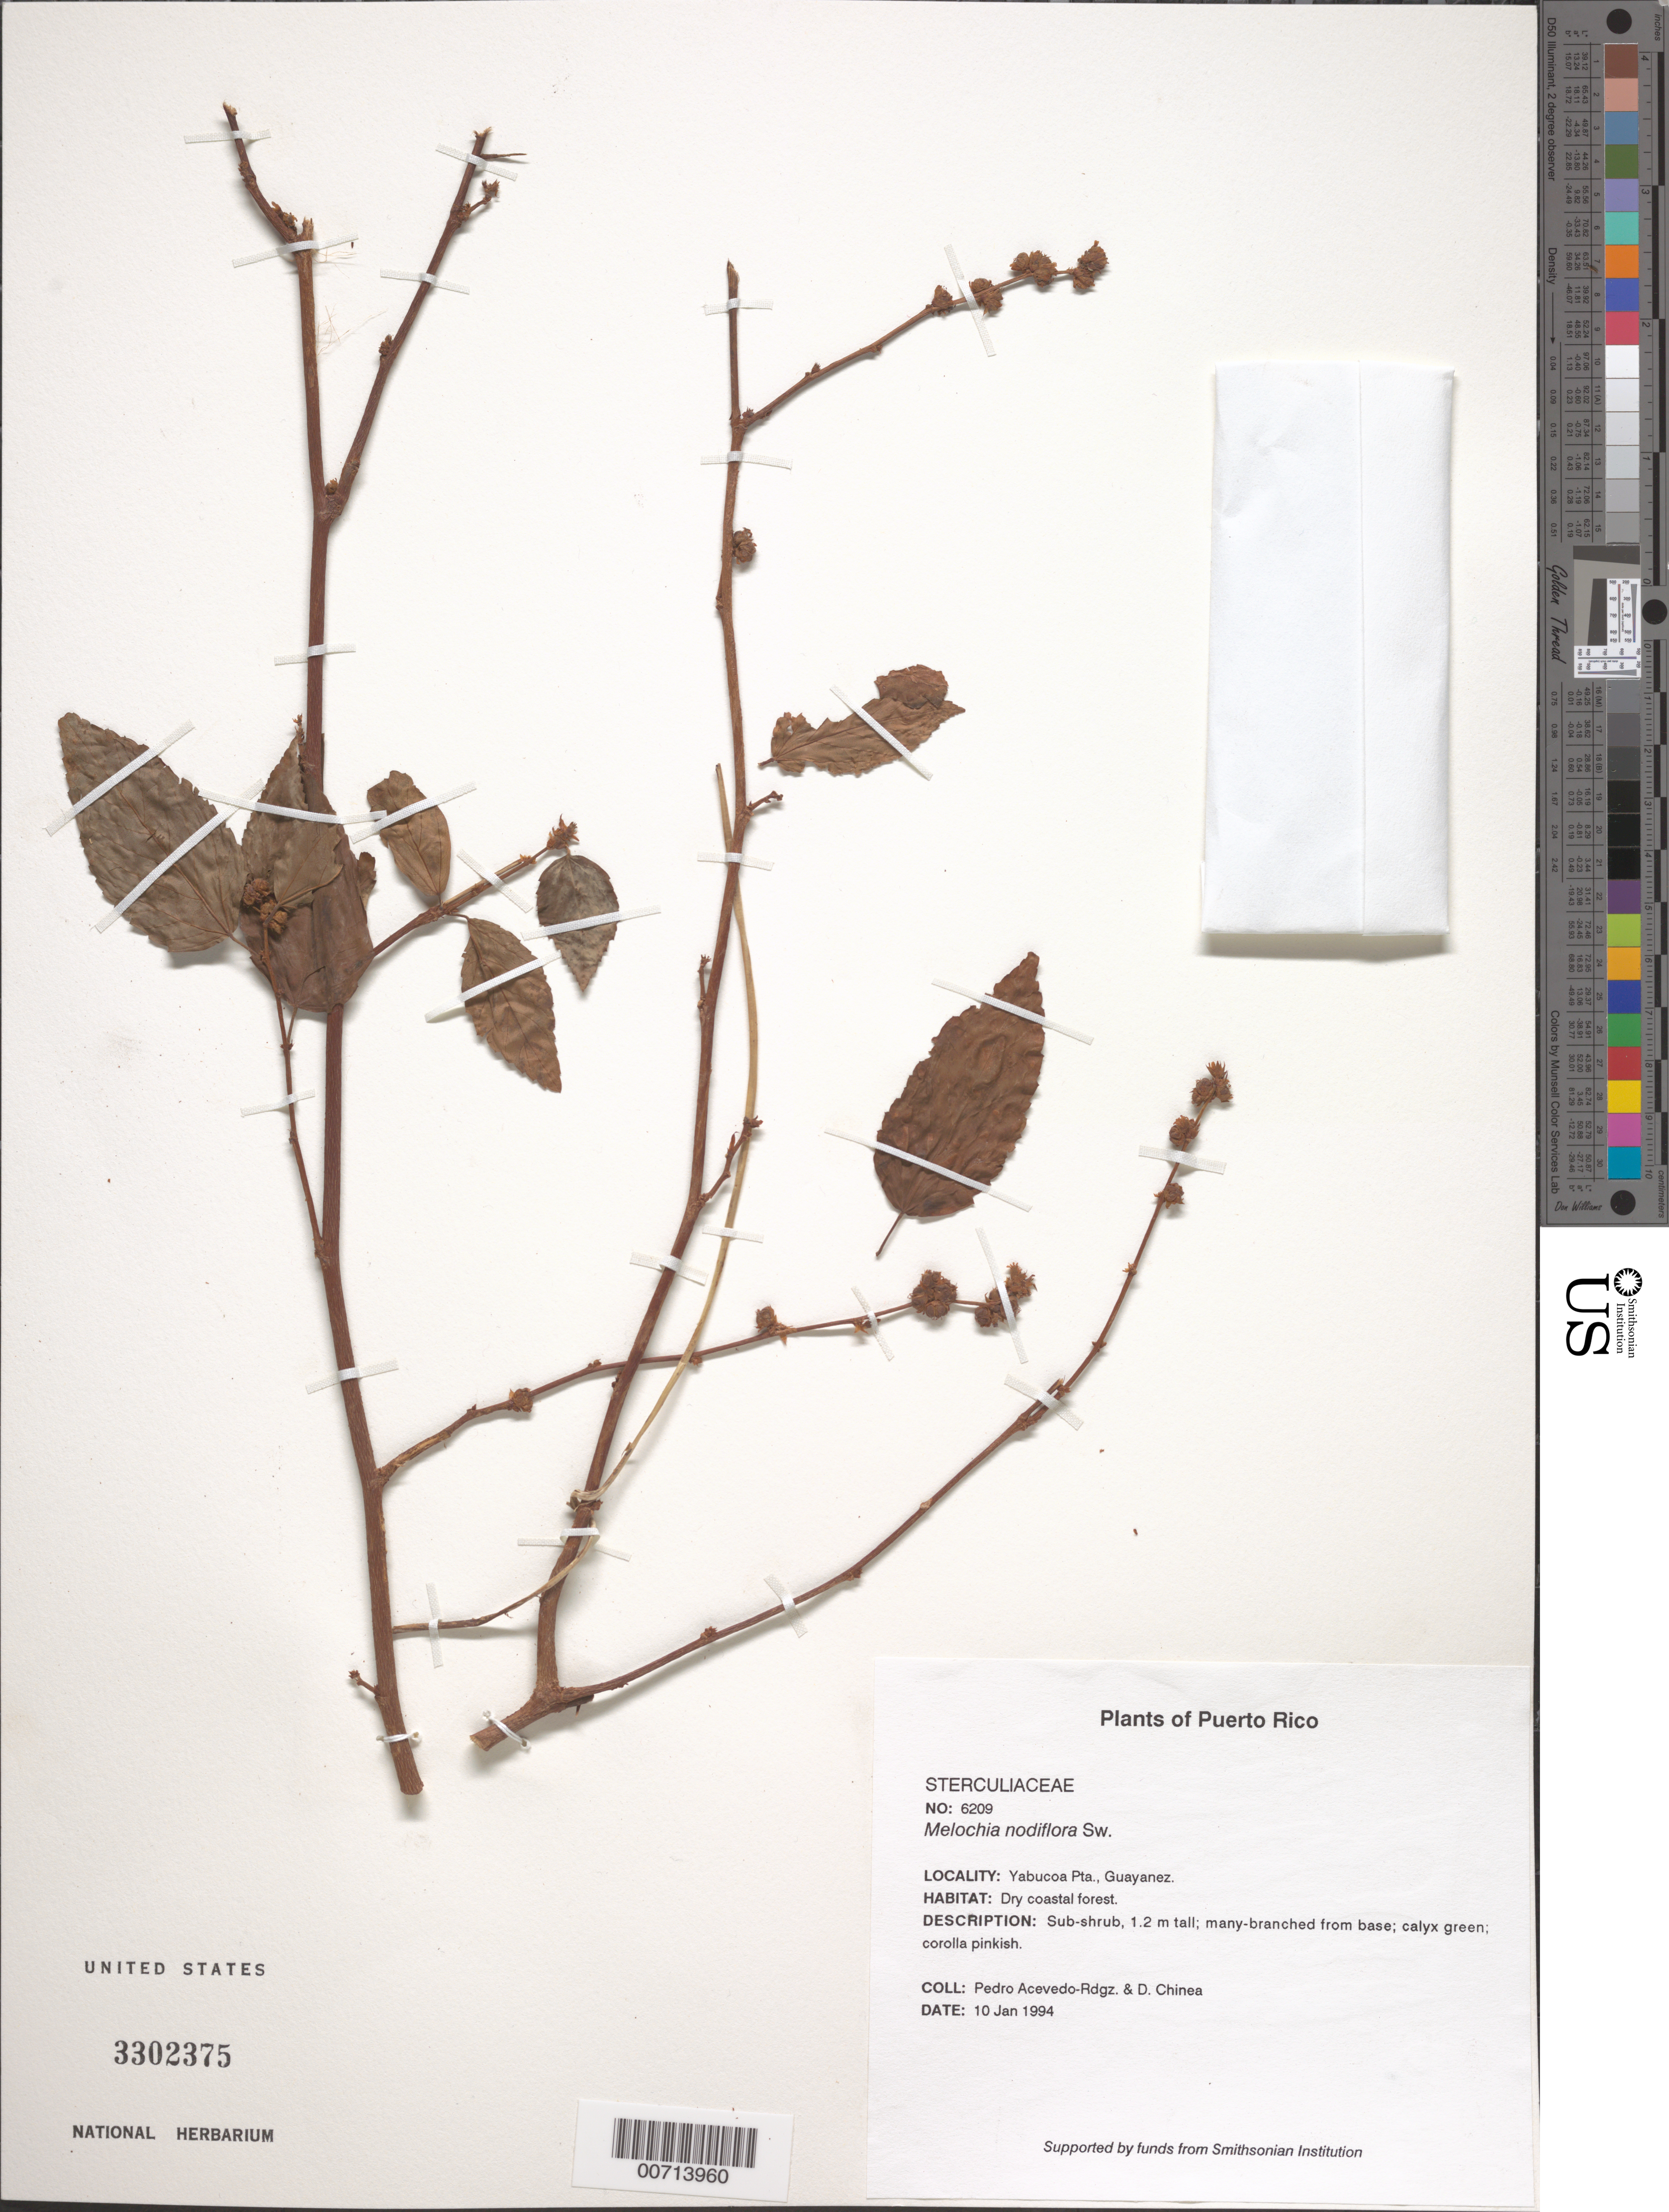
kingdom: Plantae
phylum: Tracheophyta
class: Magnoliopsida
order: Malvales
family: Malvaceae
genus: Melochia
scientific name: Melochia nodiflora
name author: Sw.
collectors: P. Acevedo-Rodr. & D. Chinea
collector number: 6209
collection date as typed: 10 Jan 1994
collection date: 1994-01-10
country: Puerto Rico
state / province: Yabucoa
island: Puerto Rico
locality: Yabucoa Pta., Guayanes.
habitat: Dry coastal forest.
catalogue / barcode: US 3302375